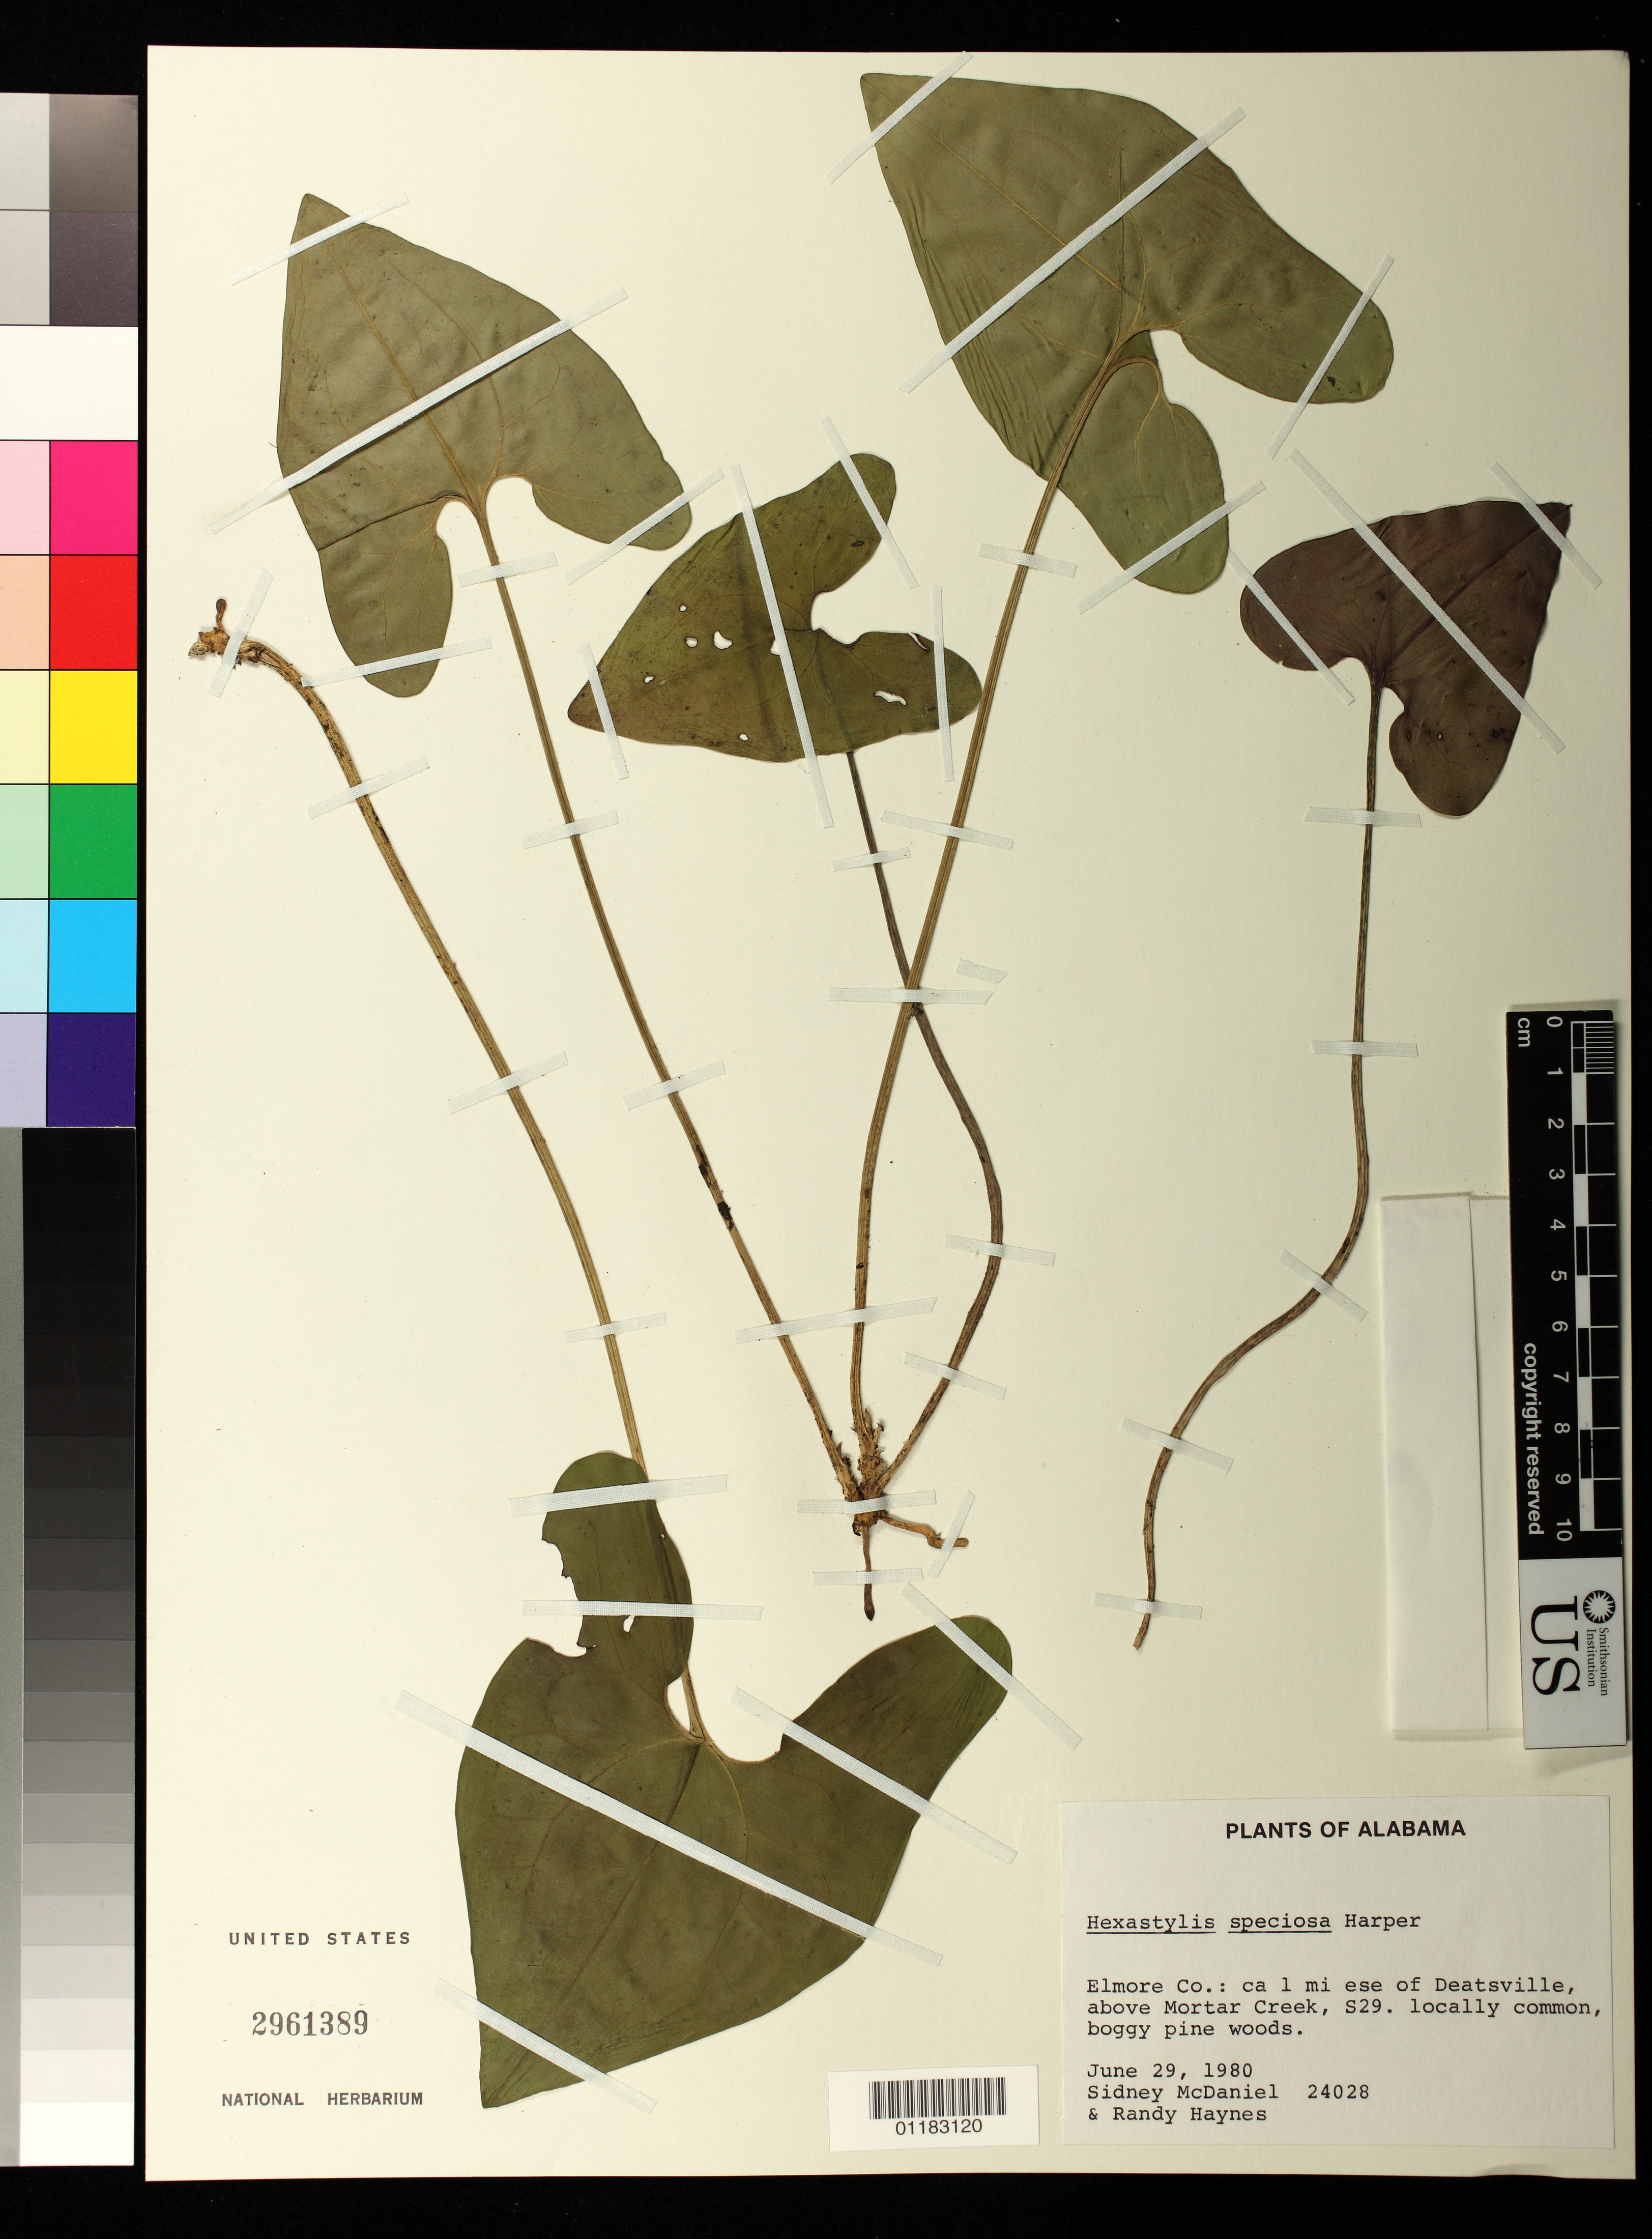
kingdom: Plantae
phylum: Tracheophyta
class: Magnoliopsida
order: Piperales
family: Aristolochiaceae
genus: Hexastylis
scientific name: Hexastylis speciosa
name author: R.M. Harper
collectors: S. T. McDaniel & R. Haynes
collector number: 24028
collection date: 1980-06-29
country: United States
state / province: Alabama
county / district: Elmore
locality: Elmore County: Ca. 1 mile ESE Deatsville above Mortar Creek, S29, boggy pine woods.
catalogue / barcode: US 2961389